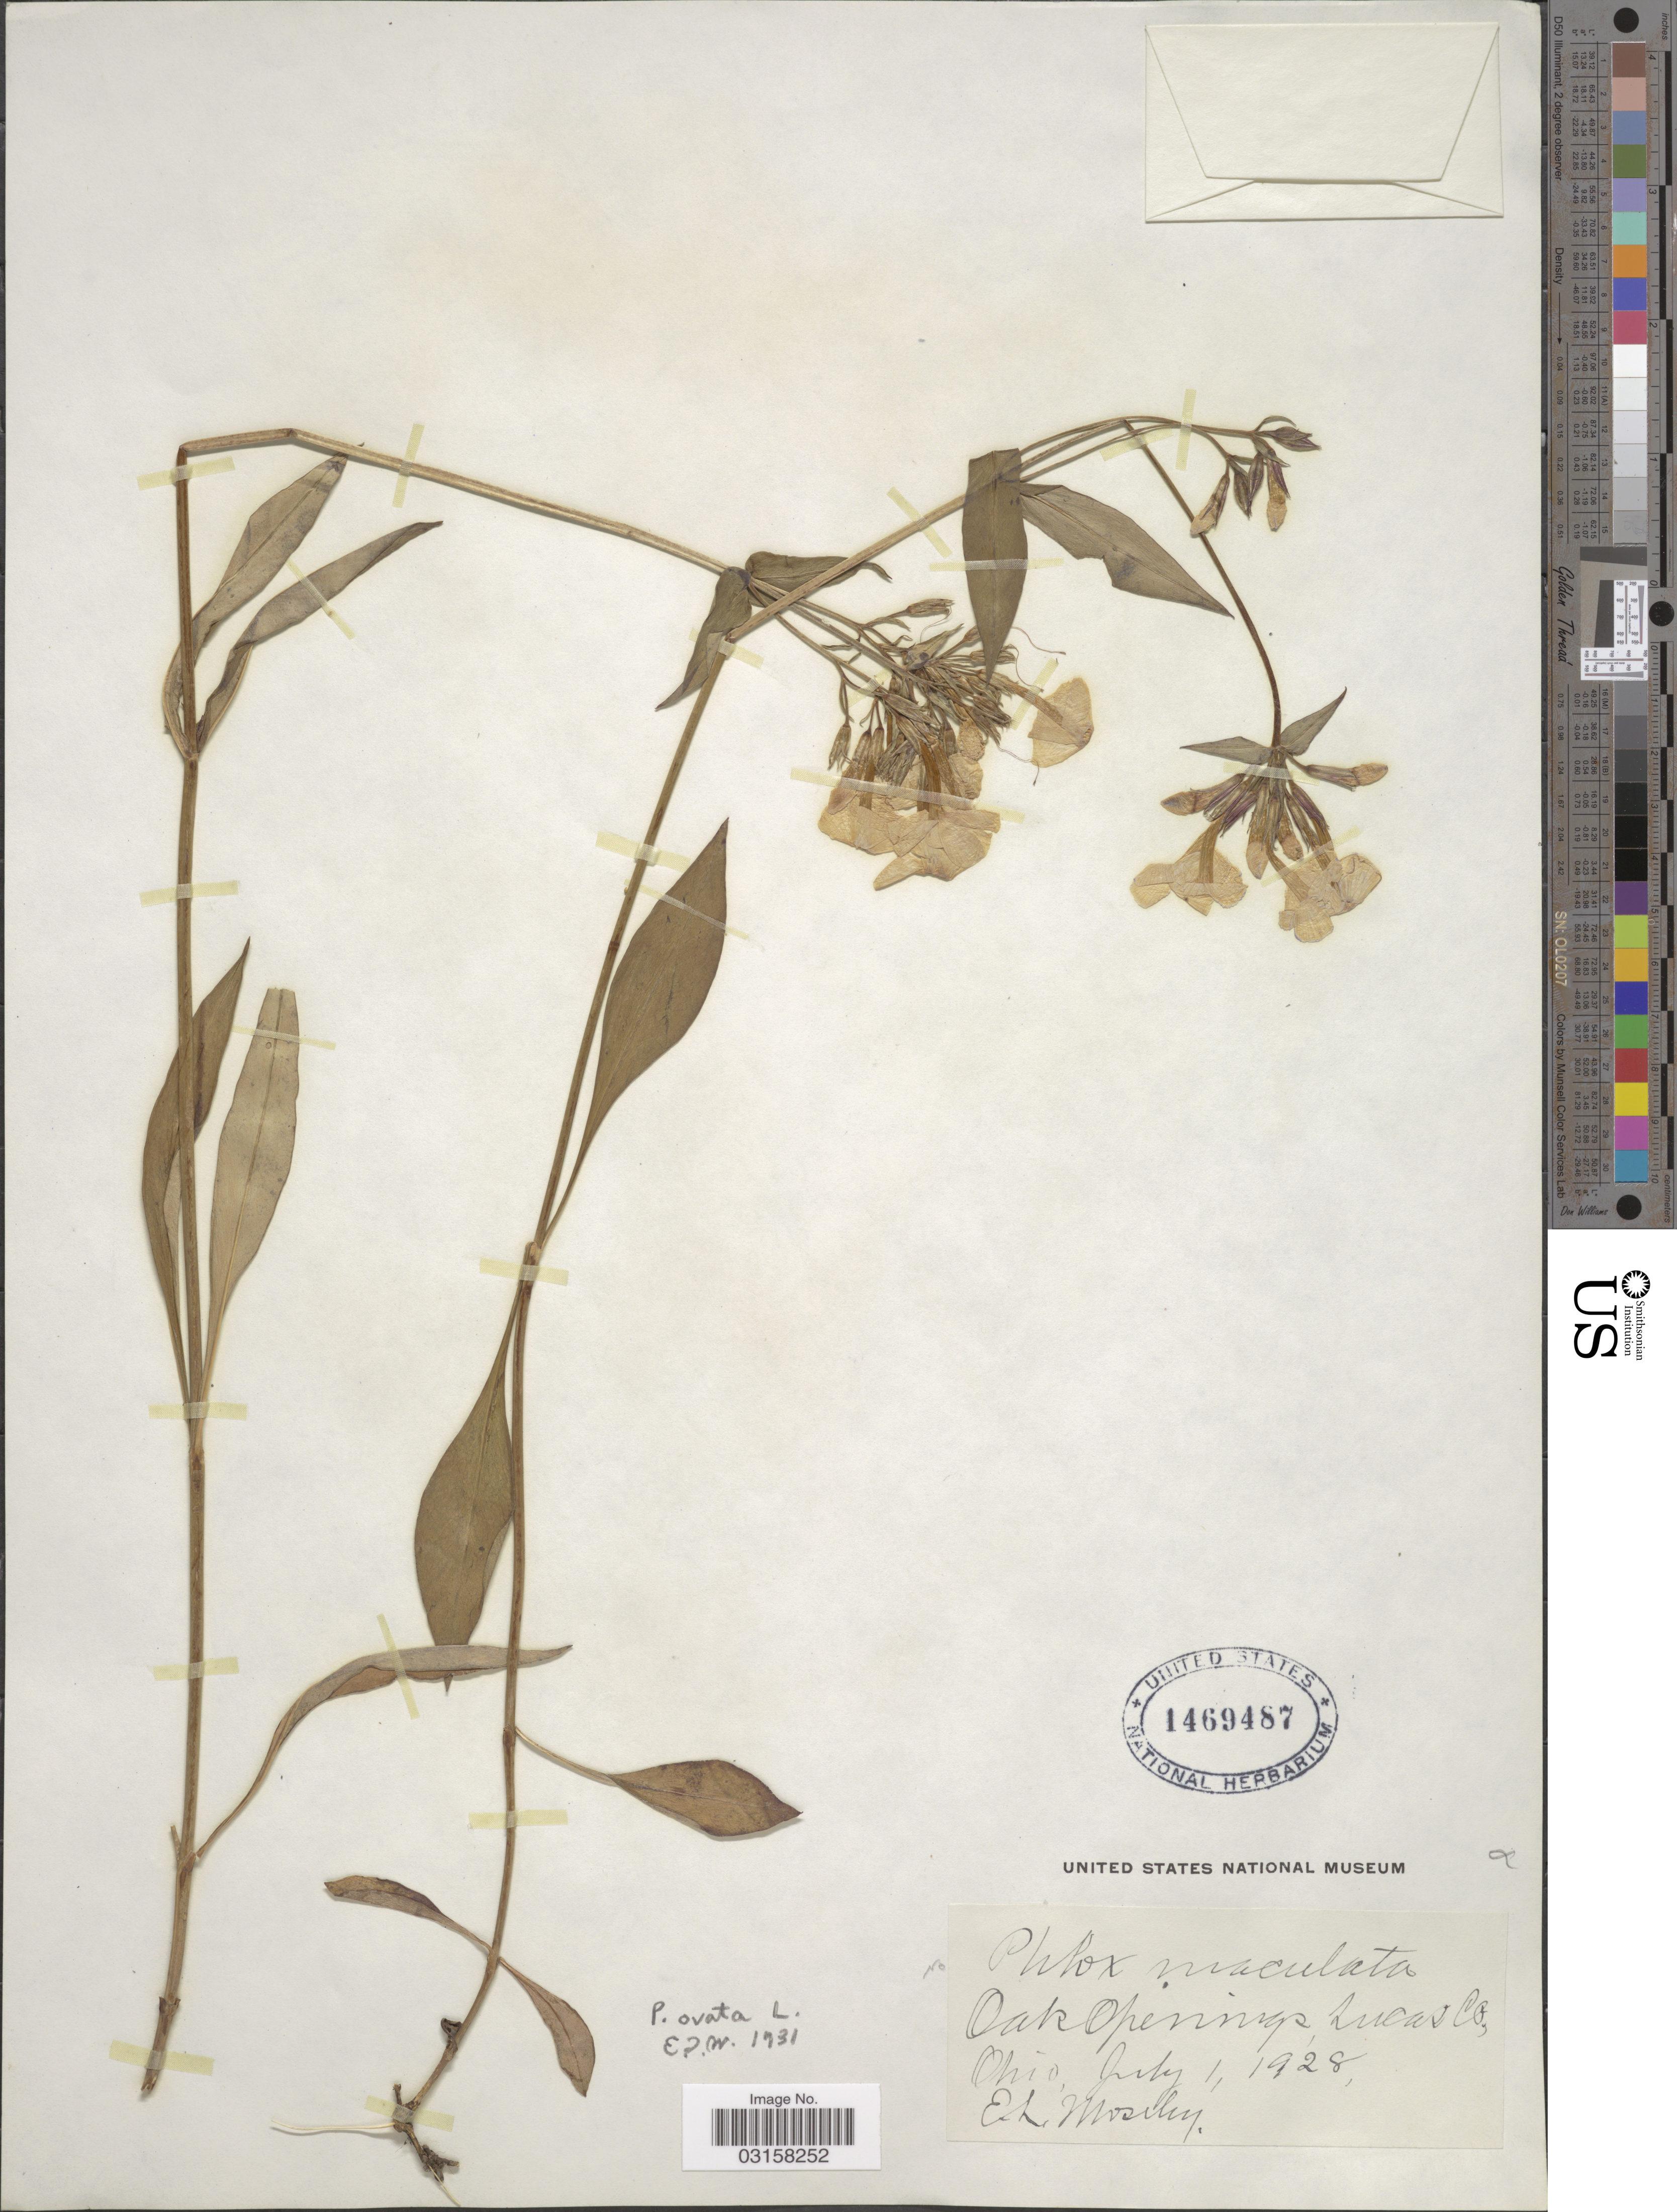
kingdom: Plantae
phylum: Tracheophyta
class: Magnoliopsida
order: Ericales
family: Polemoniaceae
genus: Phlox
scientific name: Phlox ovata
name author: L.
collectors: E. Moseley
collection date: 1928-07-01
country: United States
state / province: Ohio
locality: Oak openings, Lucas Co.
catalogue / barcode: US 1469487